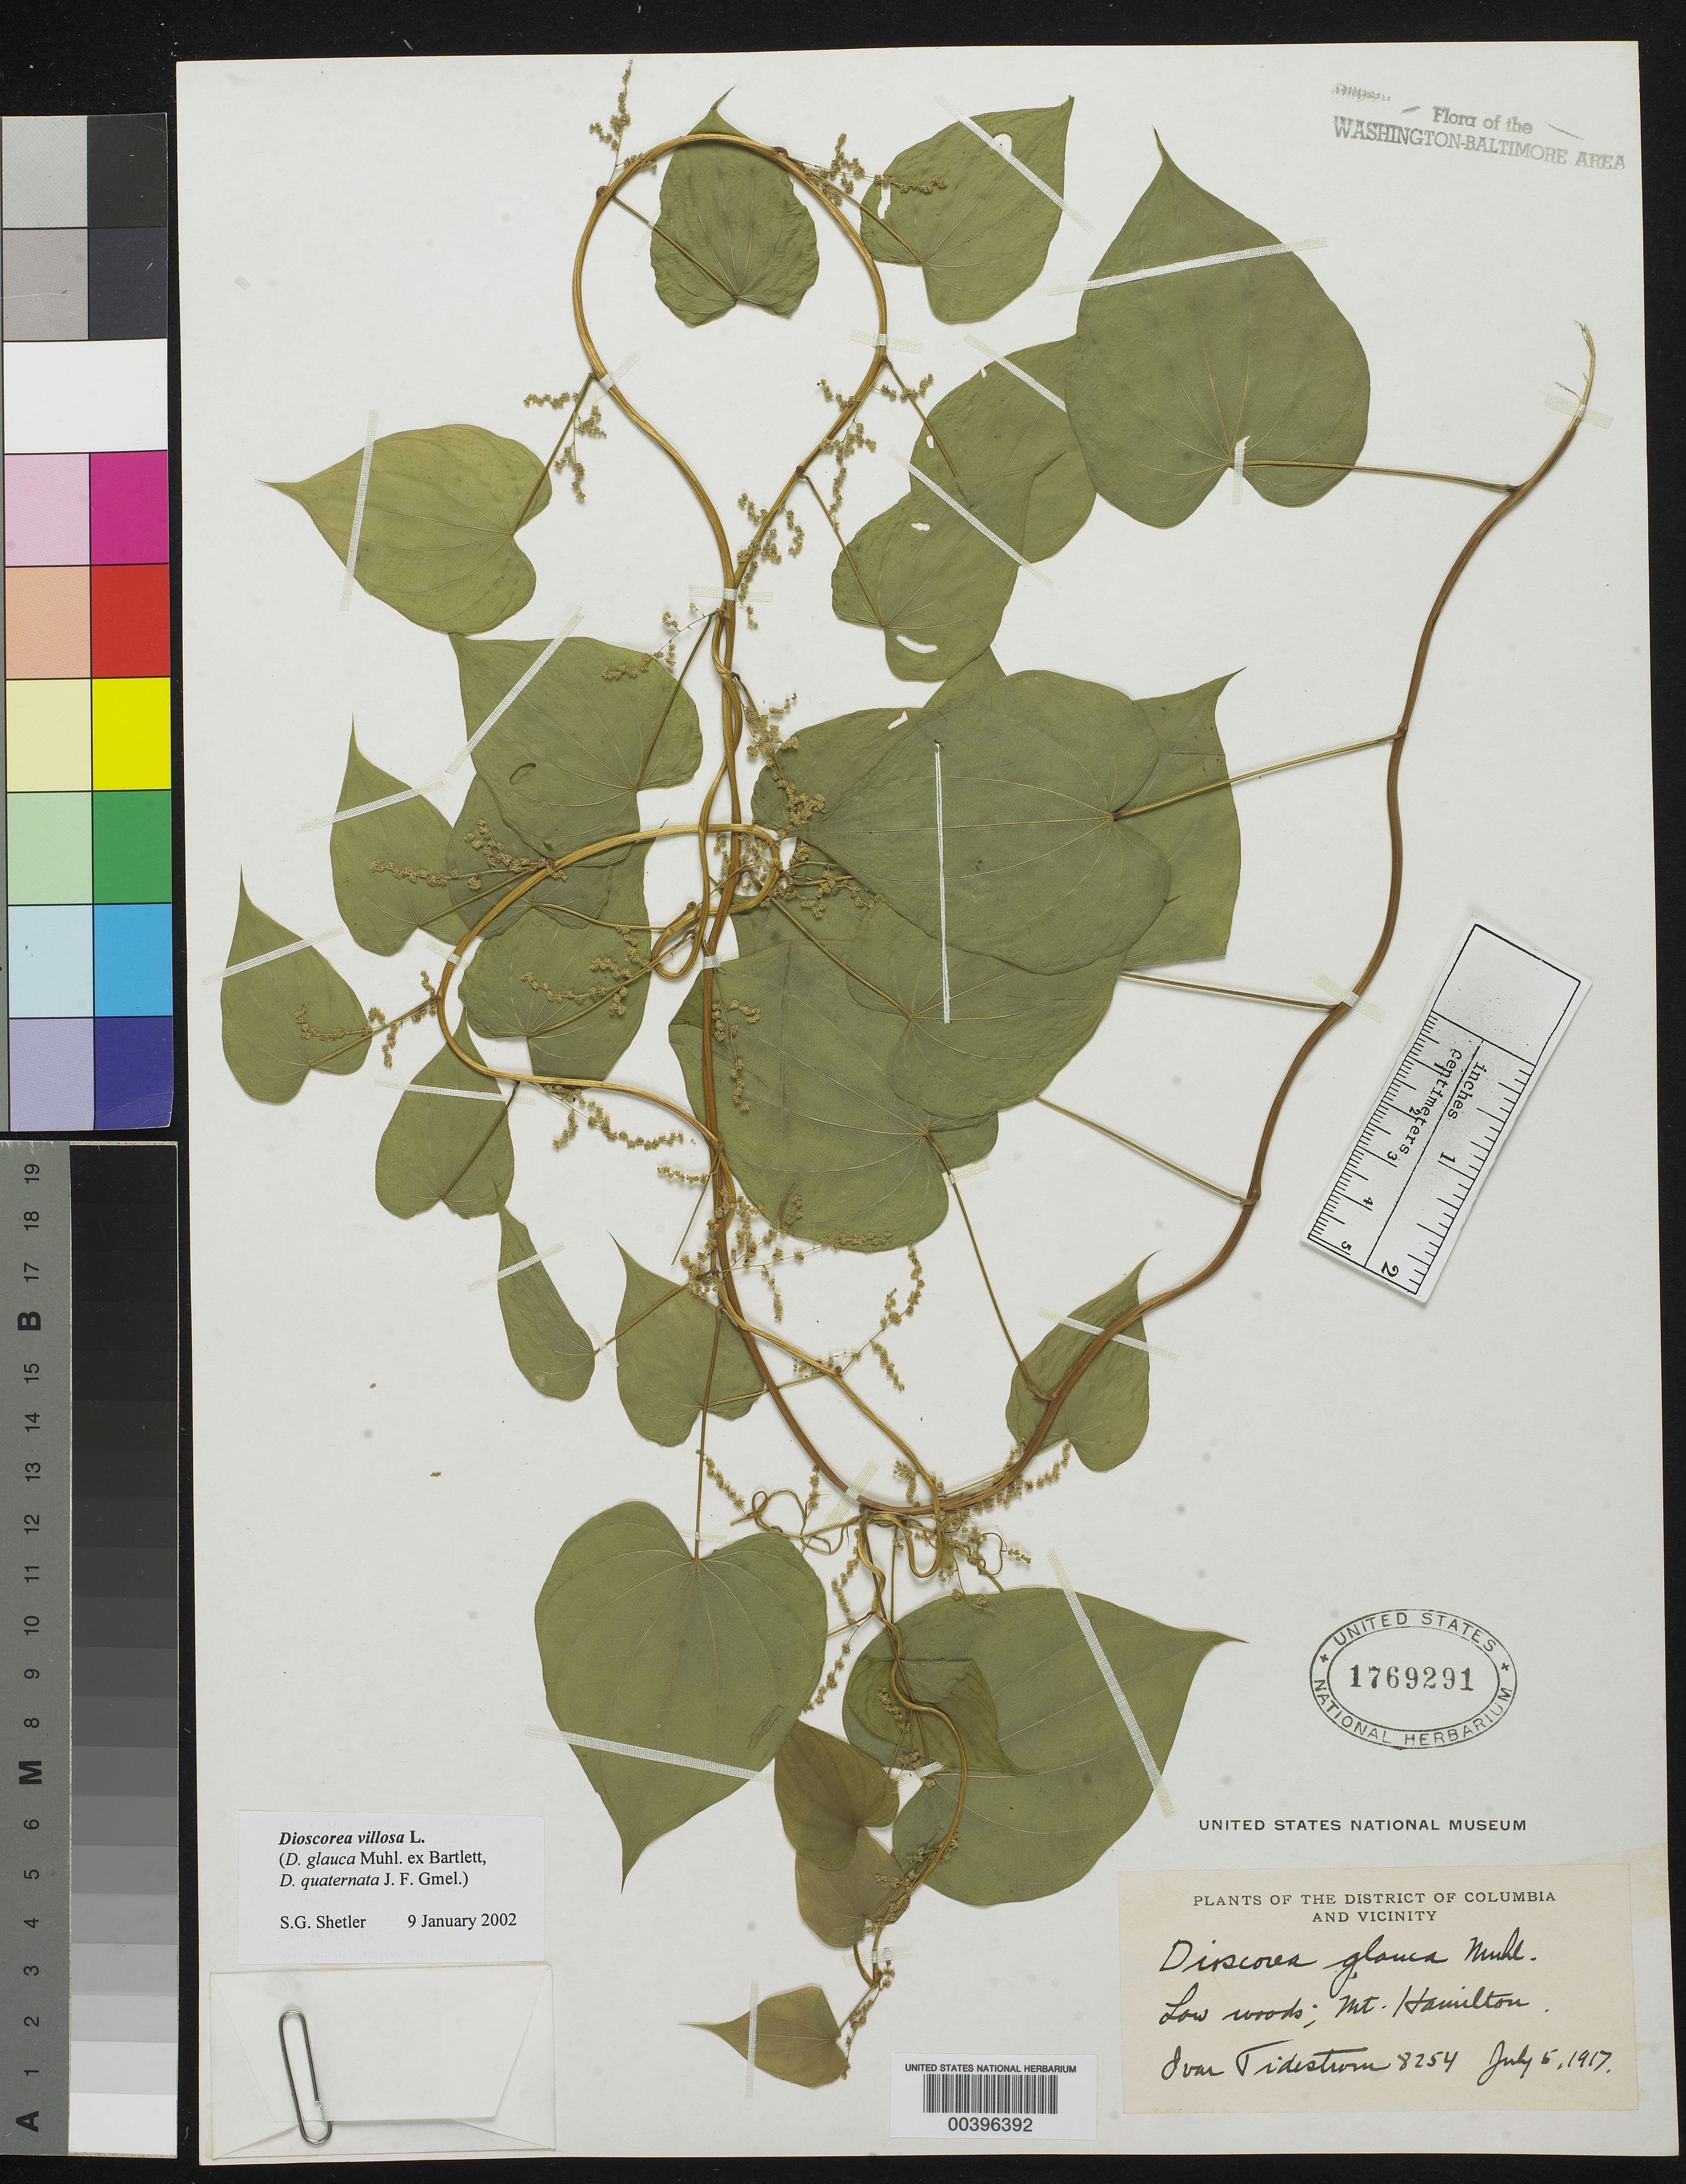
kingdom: Plantae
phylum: Tracheophyta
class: Liliopsida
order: Dioscoreales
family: Dioscoreaceae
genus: Dioscorea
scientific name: Dioscorea villosa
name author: L.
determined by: Shetler, Stanwyn G., (US), NMNH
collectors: I. F. Tidestrom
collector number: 8254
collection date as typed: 05 Jul 1917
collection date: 1917-07-05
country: United States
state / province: District of Columbia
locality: Mount Hamilton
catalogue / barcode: US 1769291